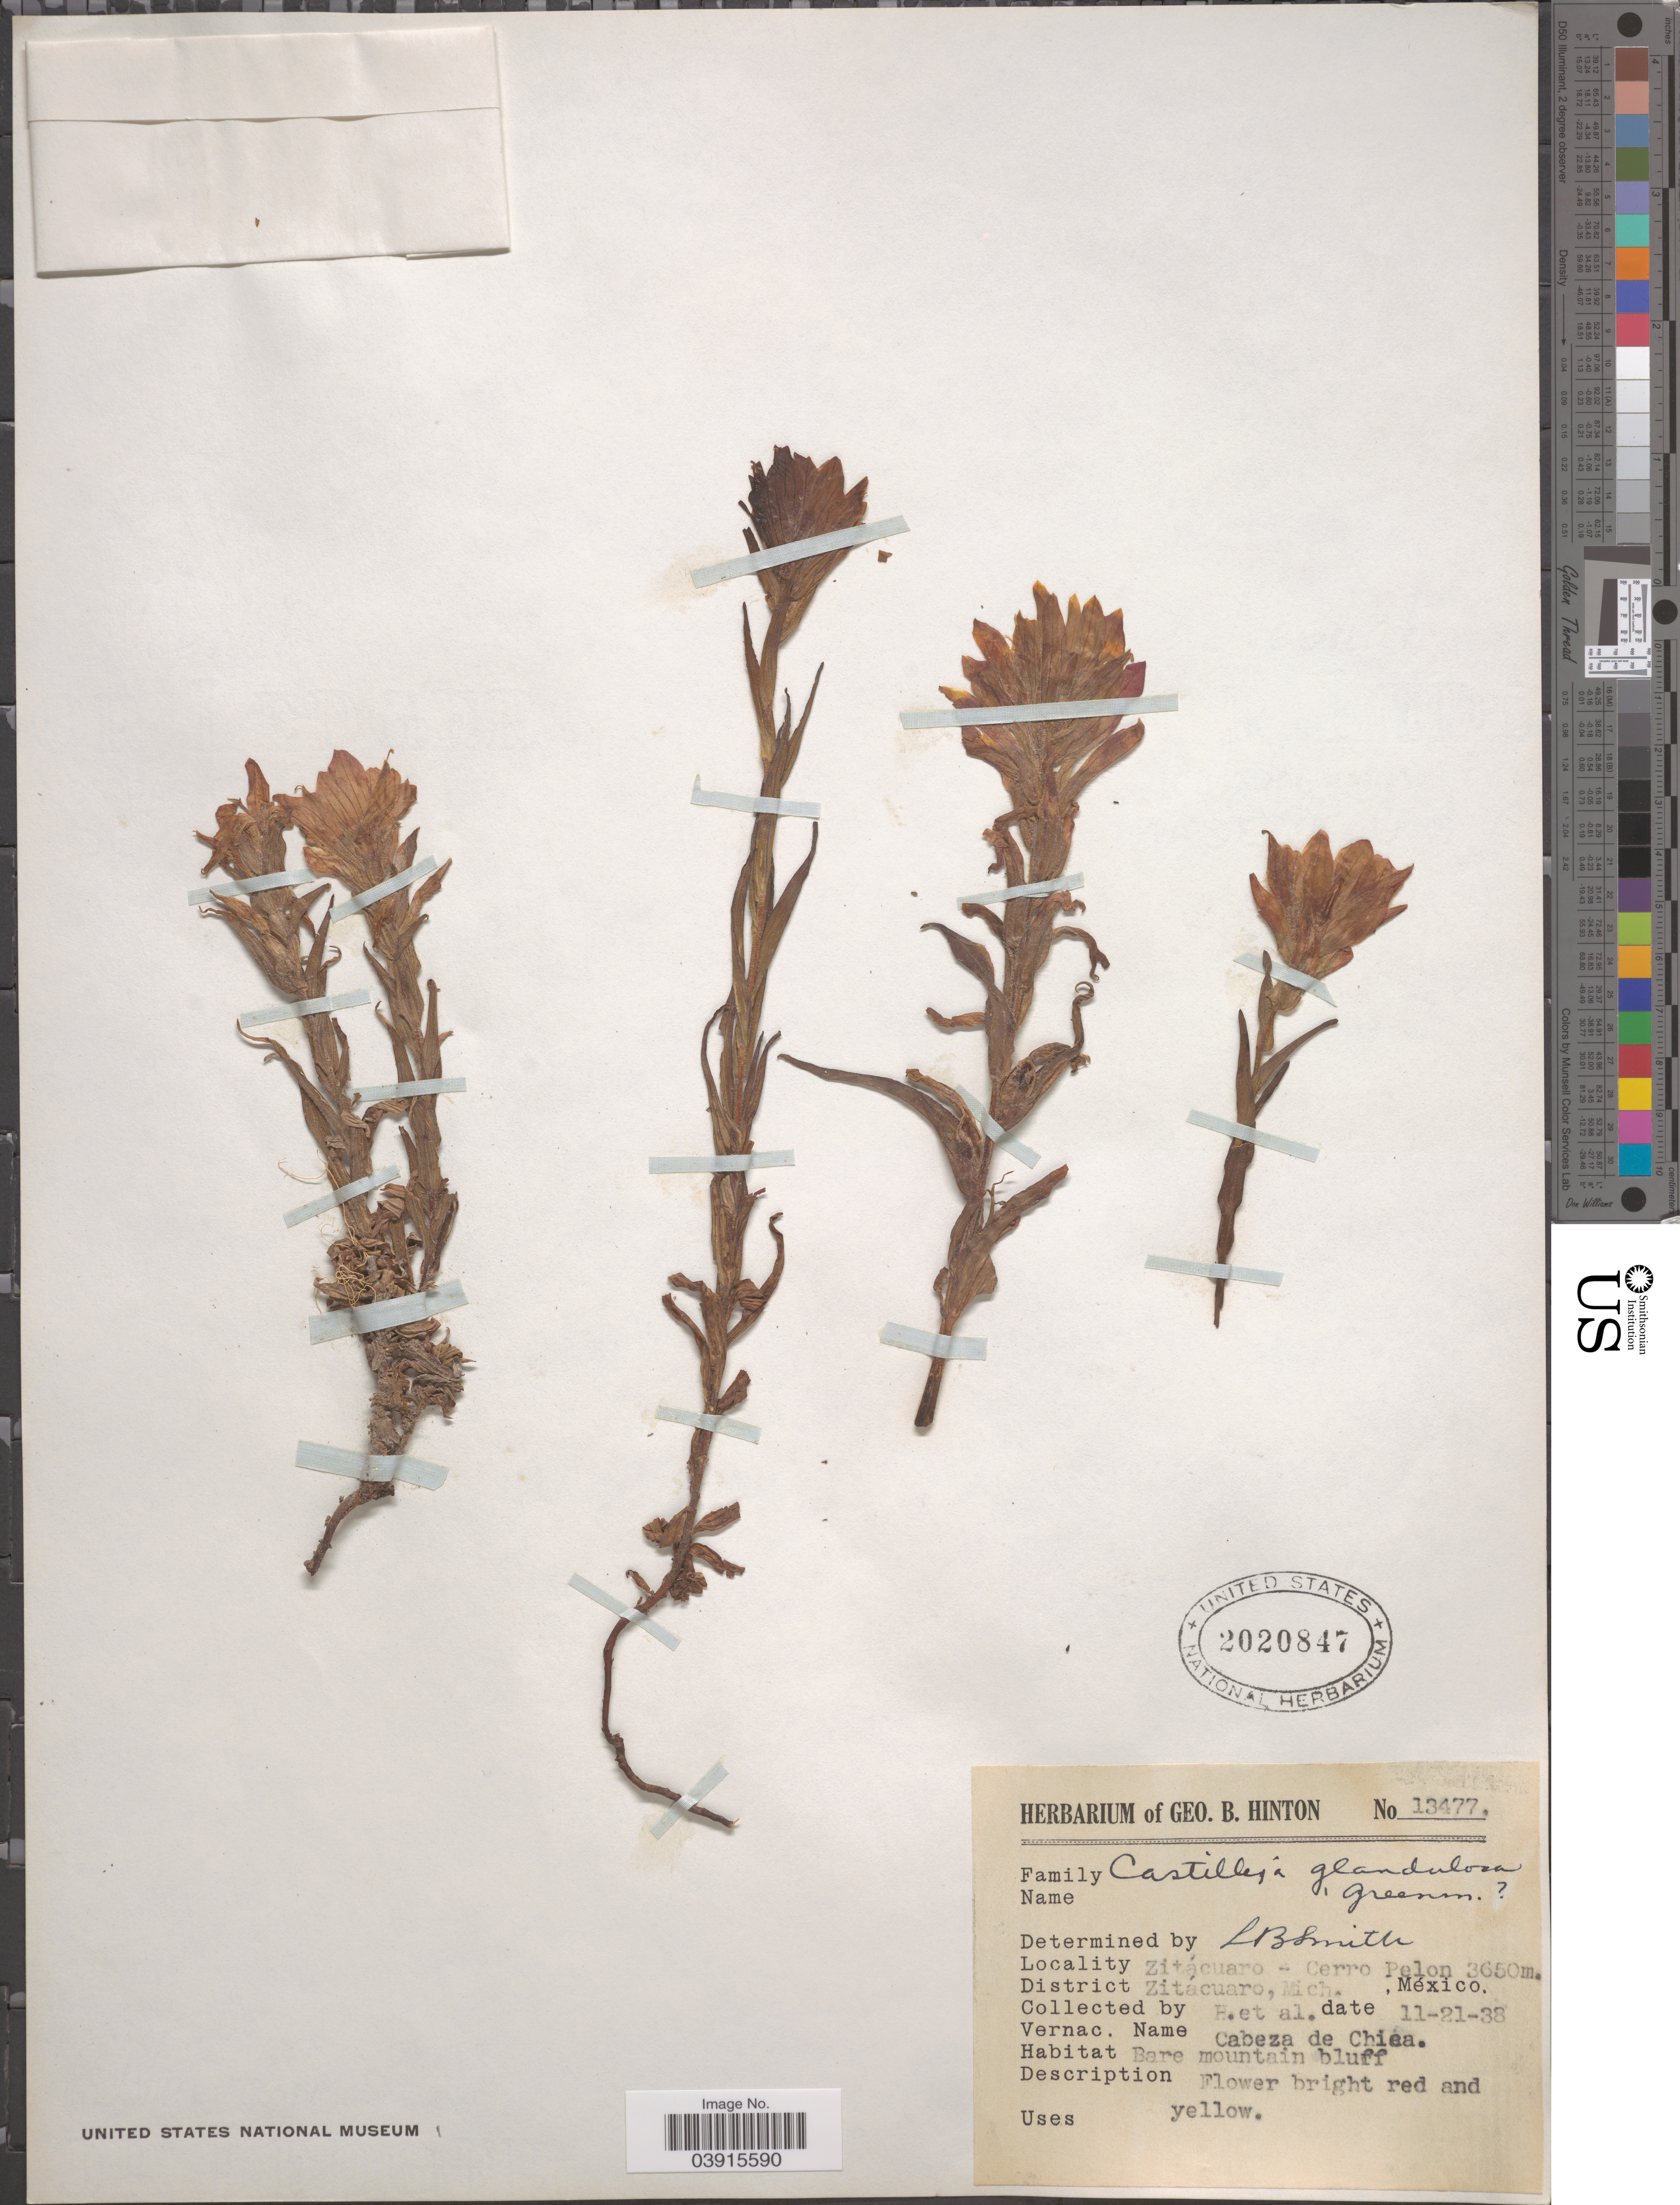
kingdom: Plantae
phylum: Tracheophyta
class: Magnoliopsida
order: Lamiales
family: Orobanchaceae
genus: Castilleja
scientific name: Castilleja scorzonerifolia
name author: Kunth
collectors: G. B. Hinton & et al.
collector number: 13477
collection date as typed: Transcribed d/m/y: 21/11/38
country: Mexico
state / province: Michoacán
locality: Zitácuaro - Cerro Pelon, District Zitácuaro.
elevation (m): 3650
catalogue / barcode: US 2020847